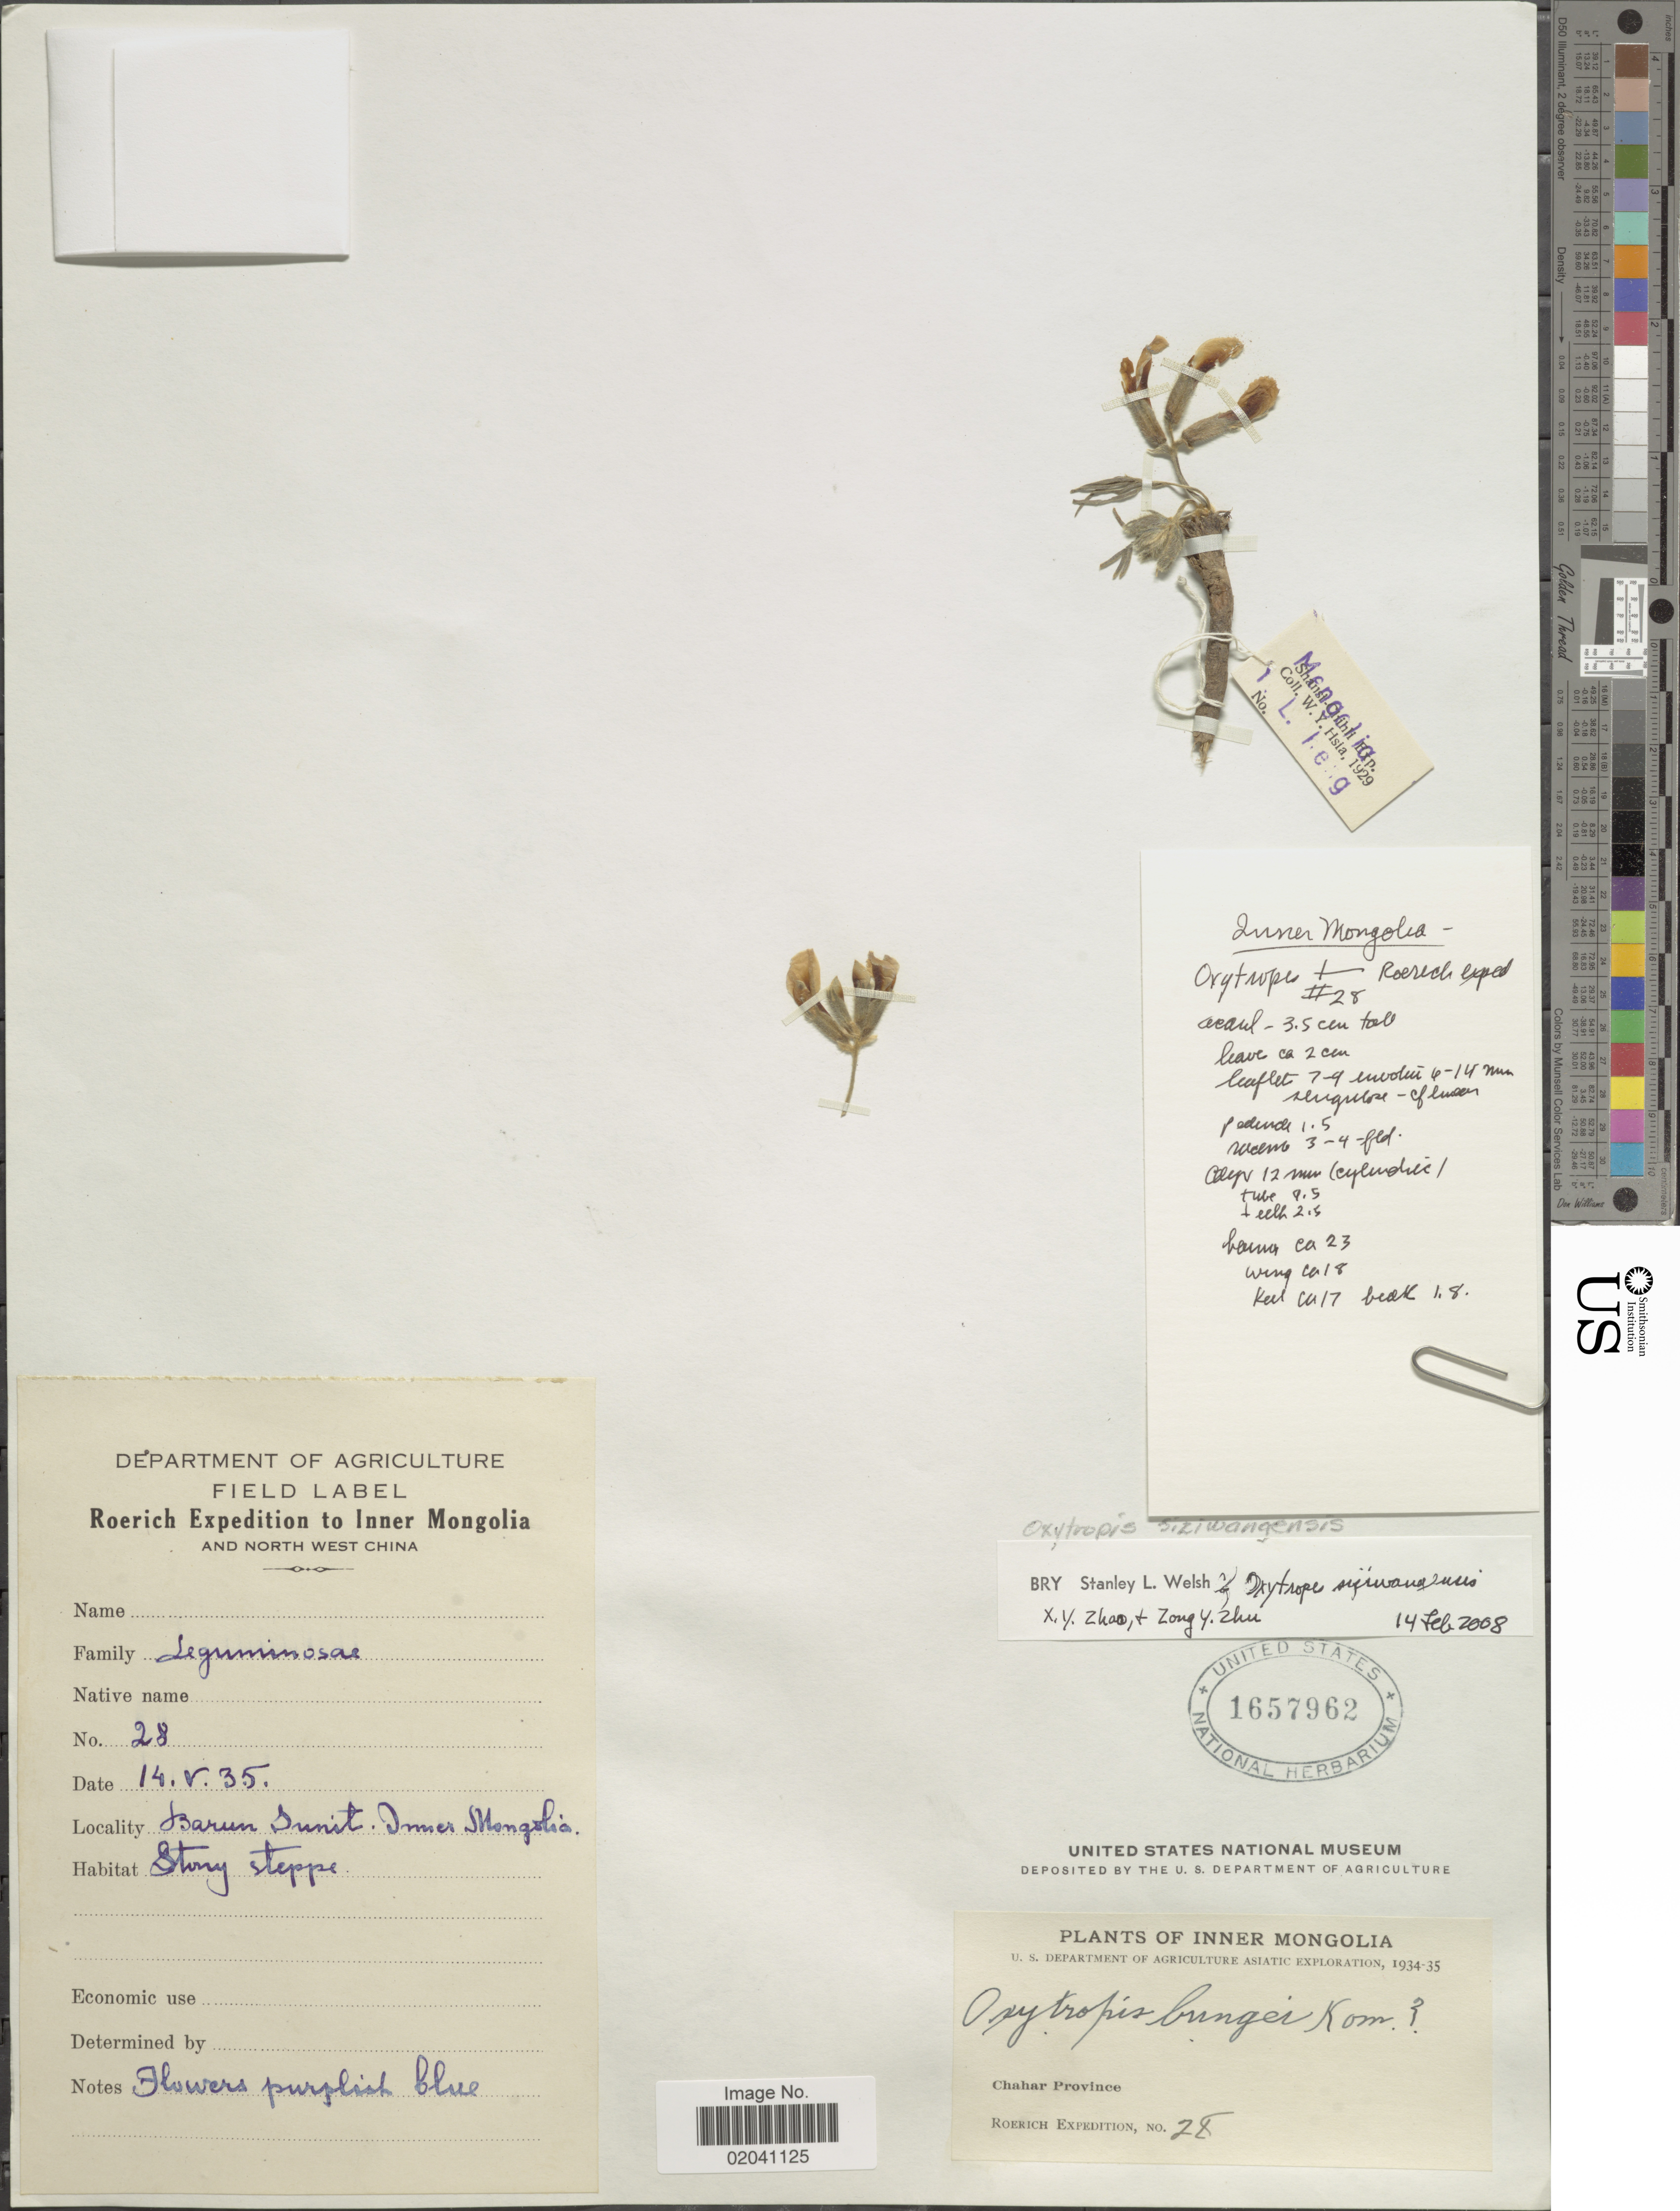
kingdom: Plantae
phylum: Tracheophyta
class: Magnoliopsida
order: Fabales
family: Fabaceae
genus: Oxytropis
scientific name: Oxytropis siziwangensis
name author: Y.Z. Zhao & Zong Y. Zhu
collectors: Roerich Expedition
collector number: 28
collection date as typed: Transcribed d/m/y: 14/5/35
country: China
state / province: Nei Monggol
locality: Inner Mongolia. Chahar Province. Barun Sunit.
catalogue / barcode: US 1657962